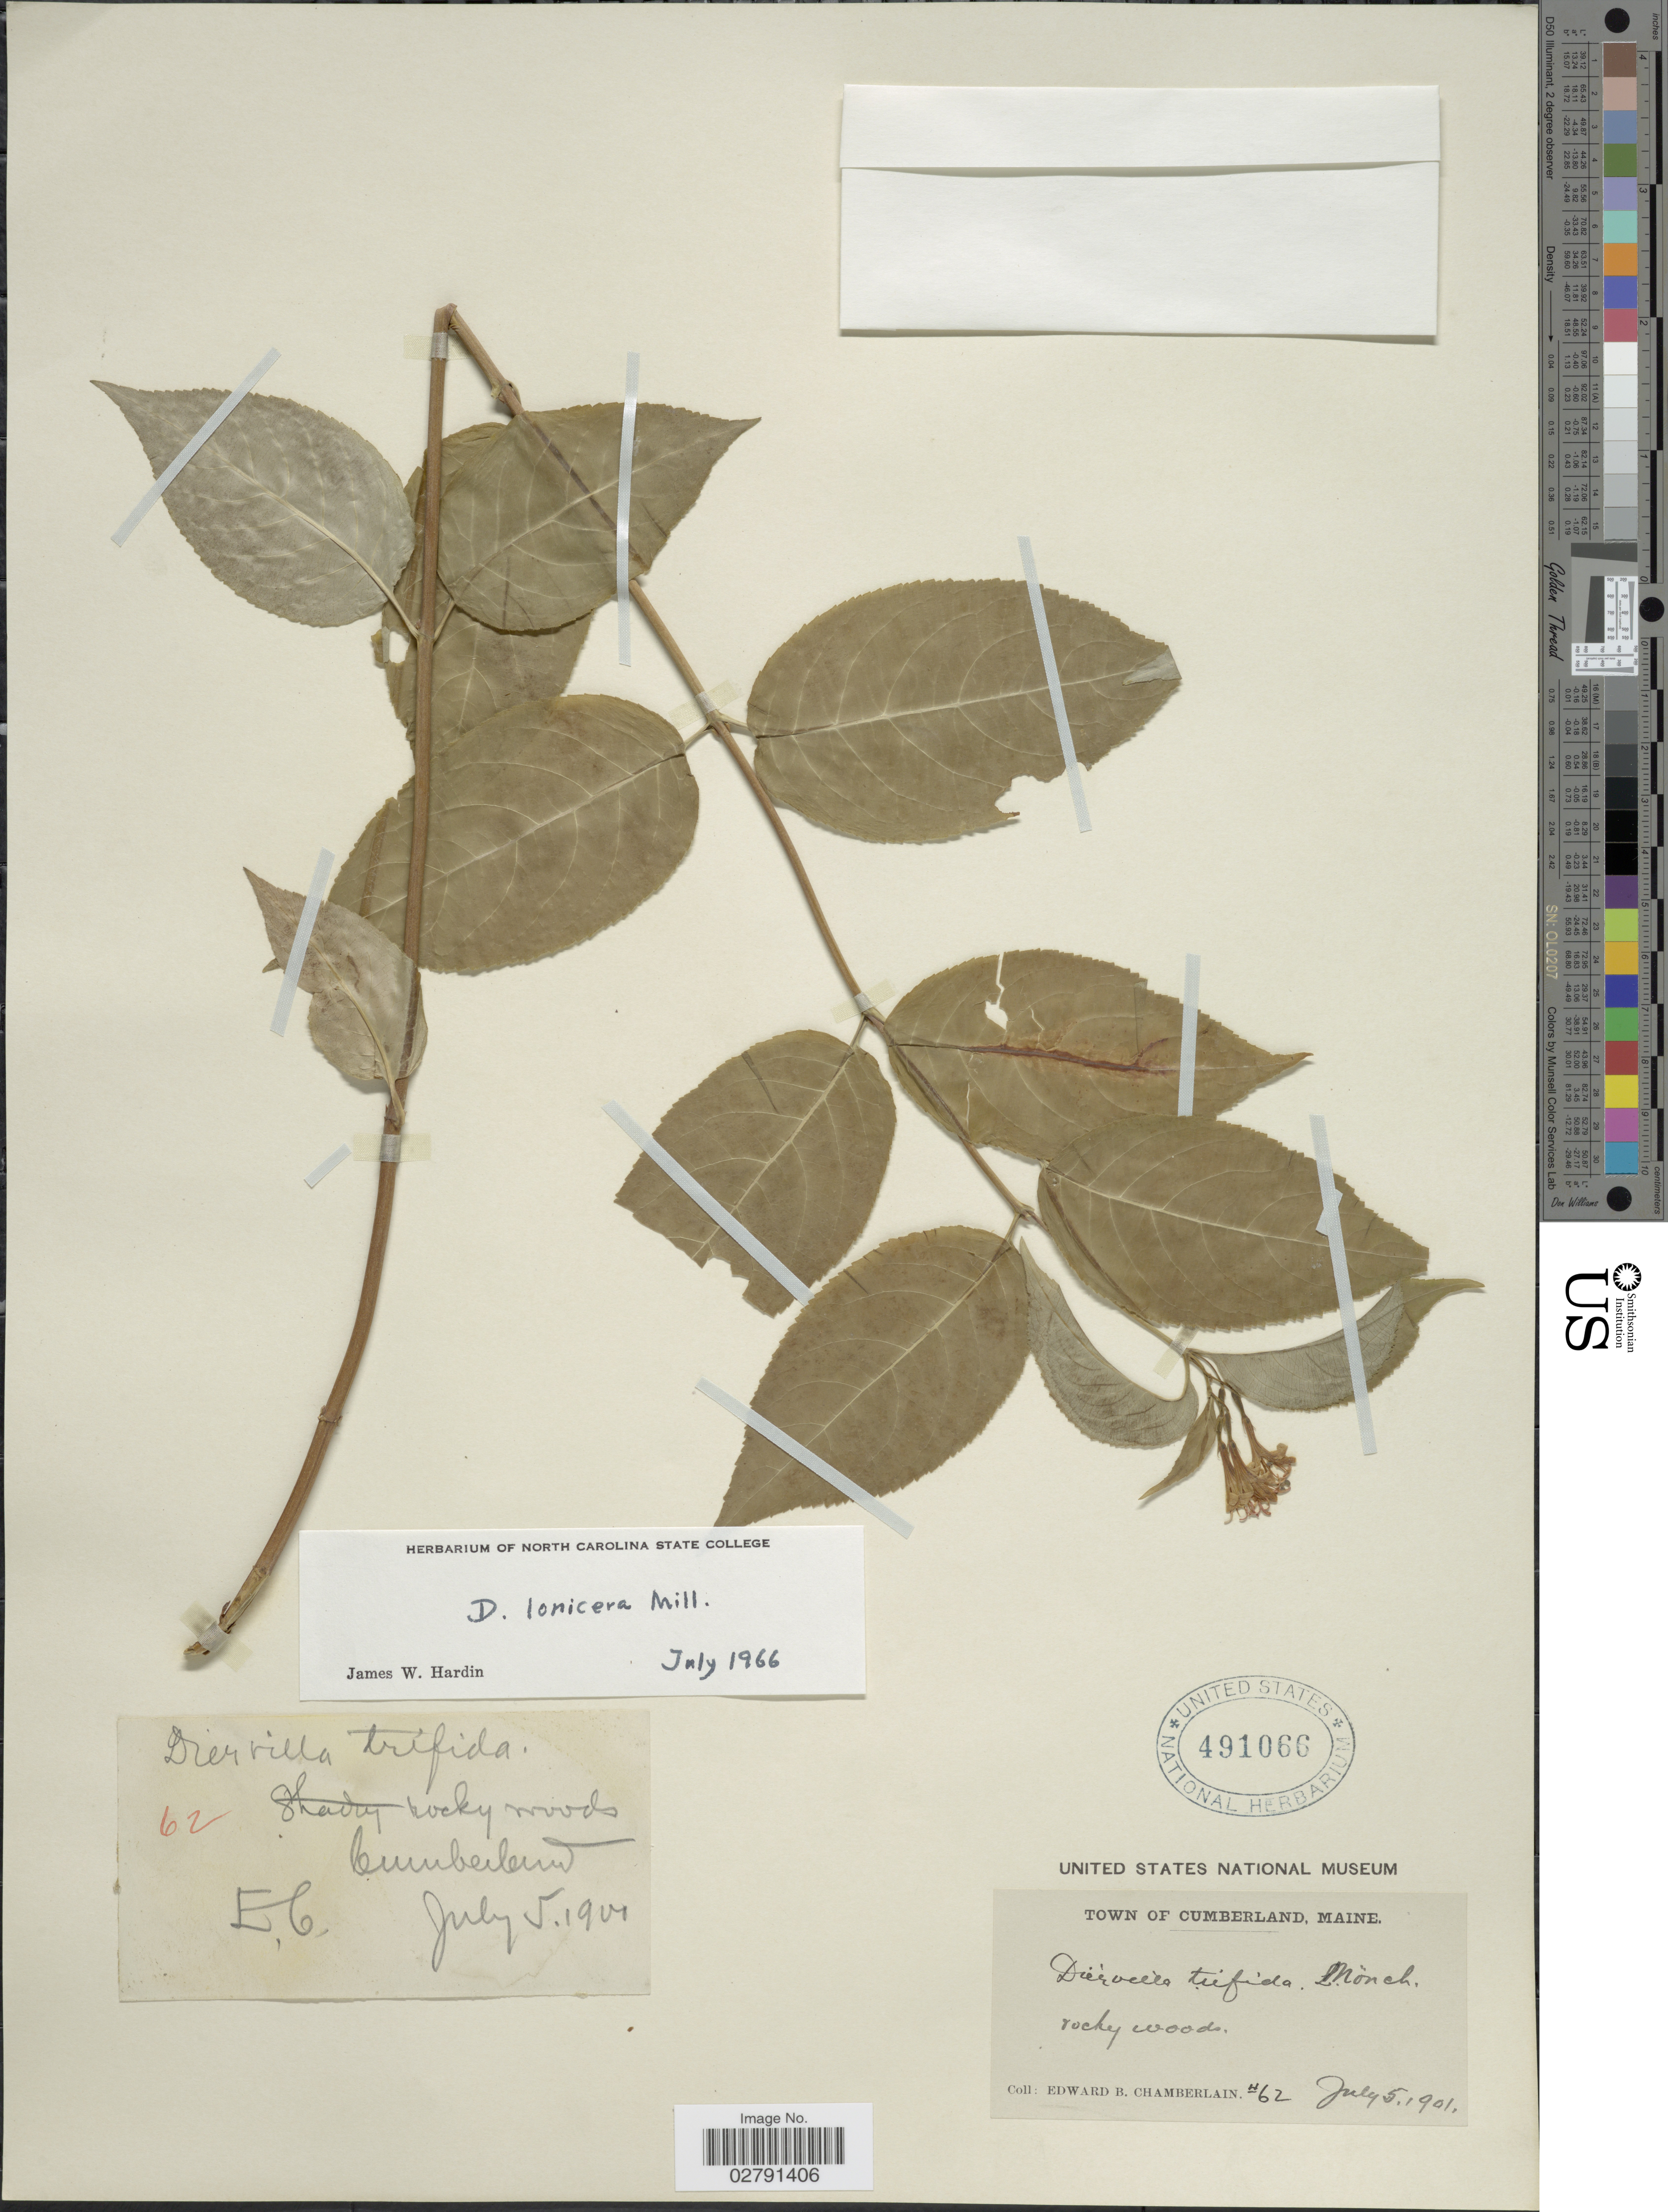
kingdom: Plantae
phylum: Tracheophyta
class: Magnoliopsida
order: Dipsacales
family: Caprifoliaceae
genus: Diervilla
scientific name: Diervilla lonicera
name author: Mill.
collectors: E. Chamberlain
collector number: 62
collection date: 1901-07-05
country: United States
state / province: Maine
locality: Town of Cumberland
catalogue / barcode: US 491066